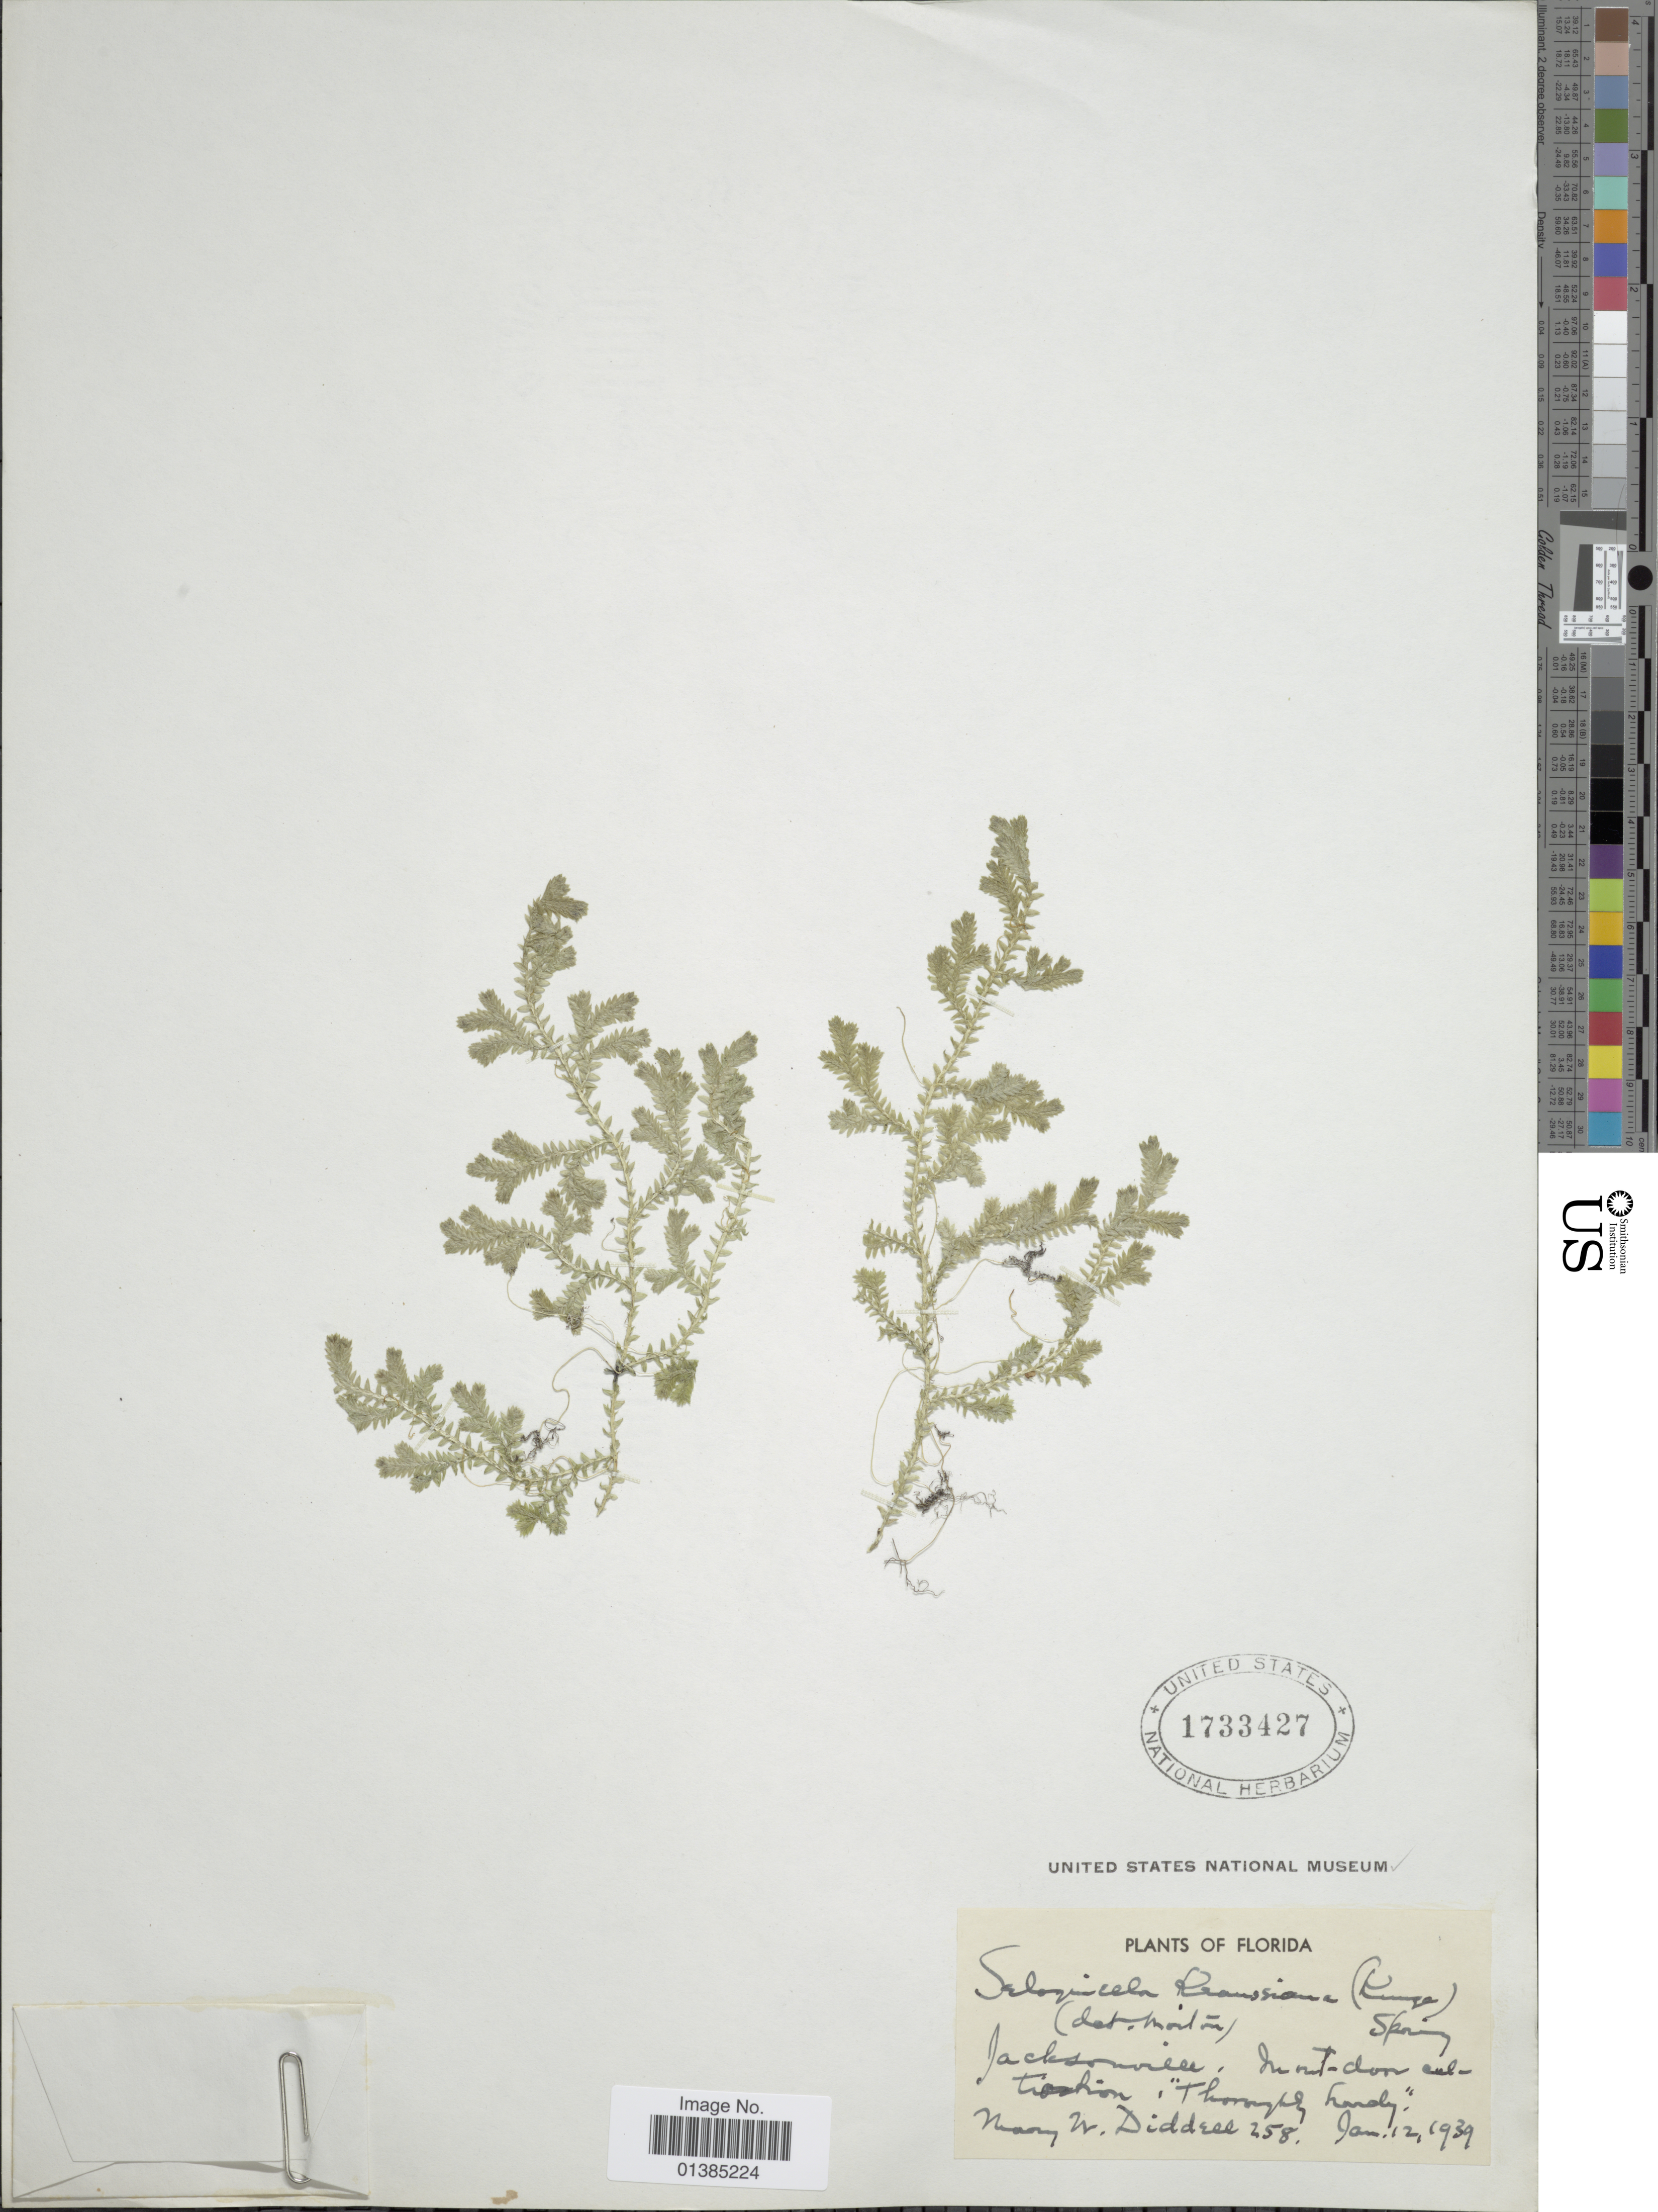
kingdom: Plantae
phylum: Tracheophyta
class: Lycopodiopsida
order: Selaginellales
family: Selaginellaceae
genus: Selaginella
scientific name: Selaginella kraussiana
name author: (Kunze) A. Braun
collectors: M. Diddell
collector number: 258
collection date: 1939-01-12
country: United States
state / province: Florida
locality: Jacksonville.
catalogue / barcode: US 1733427